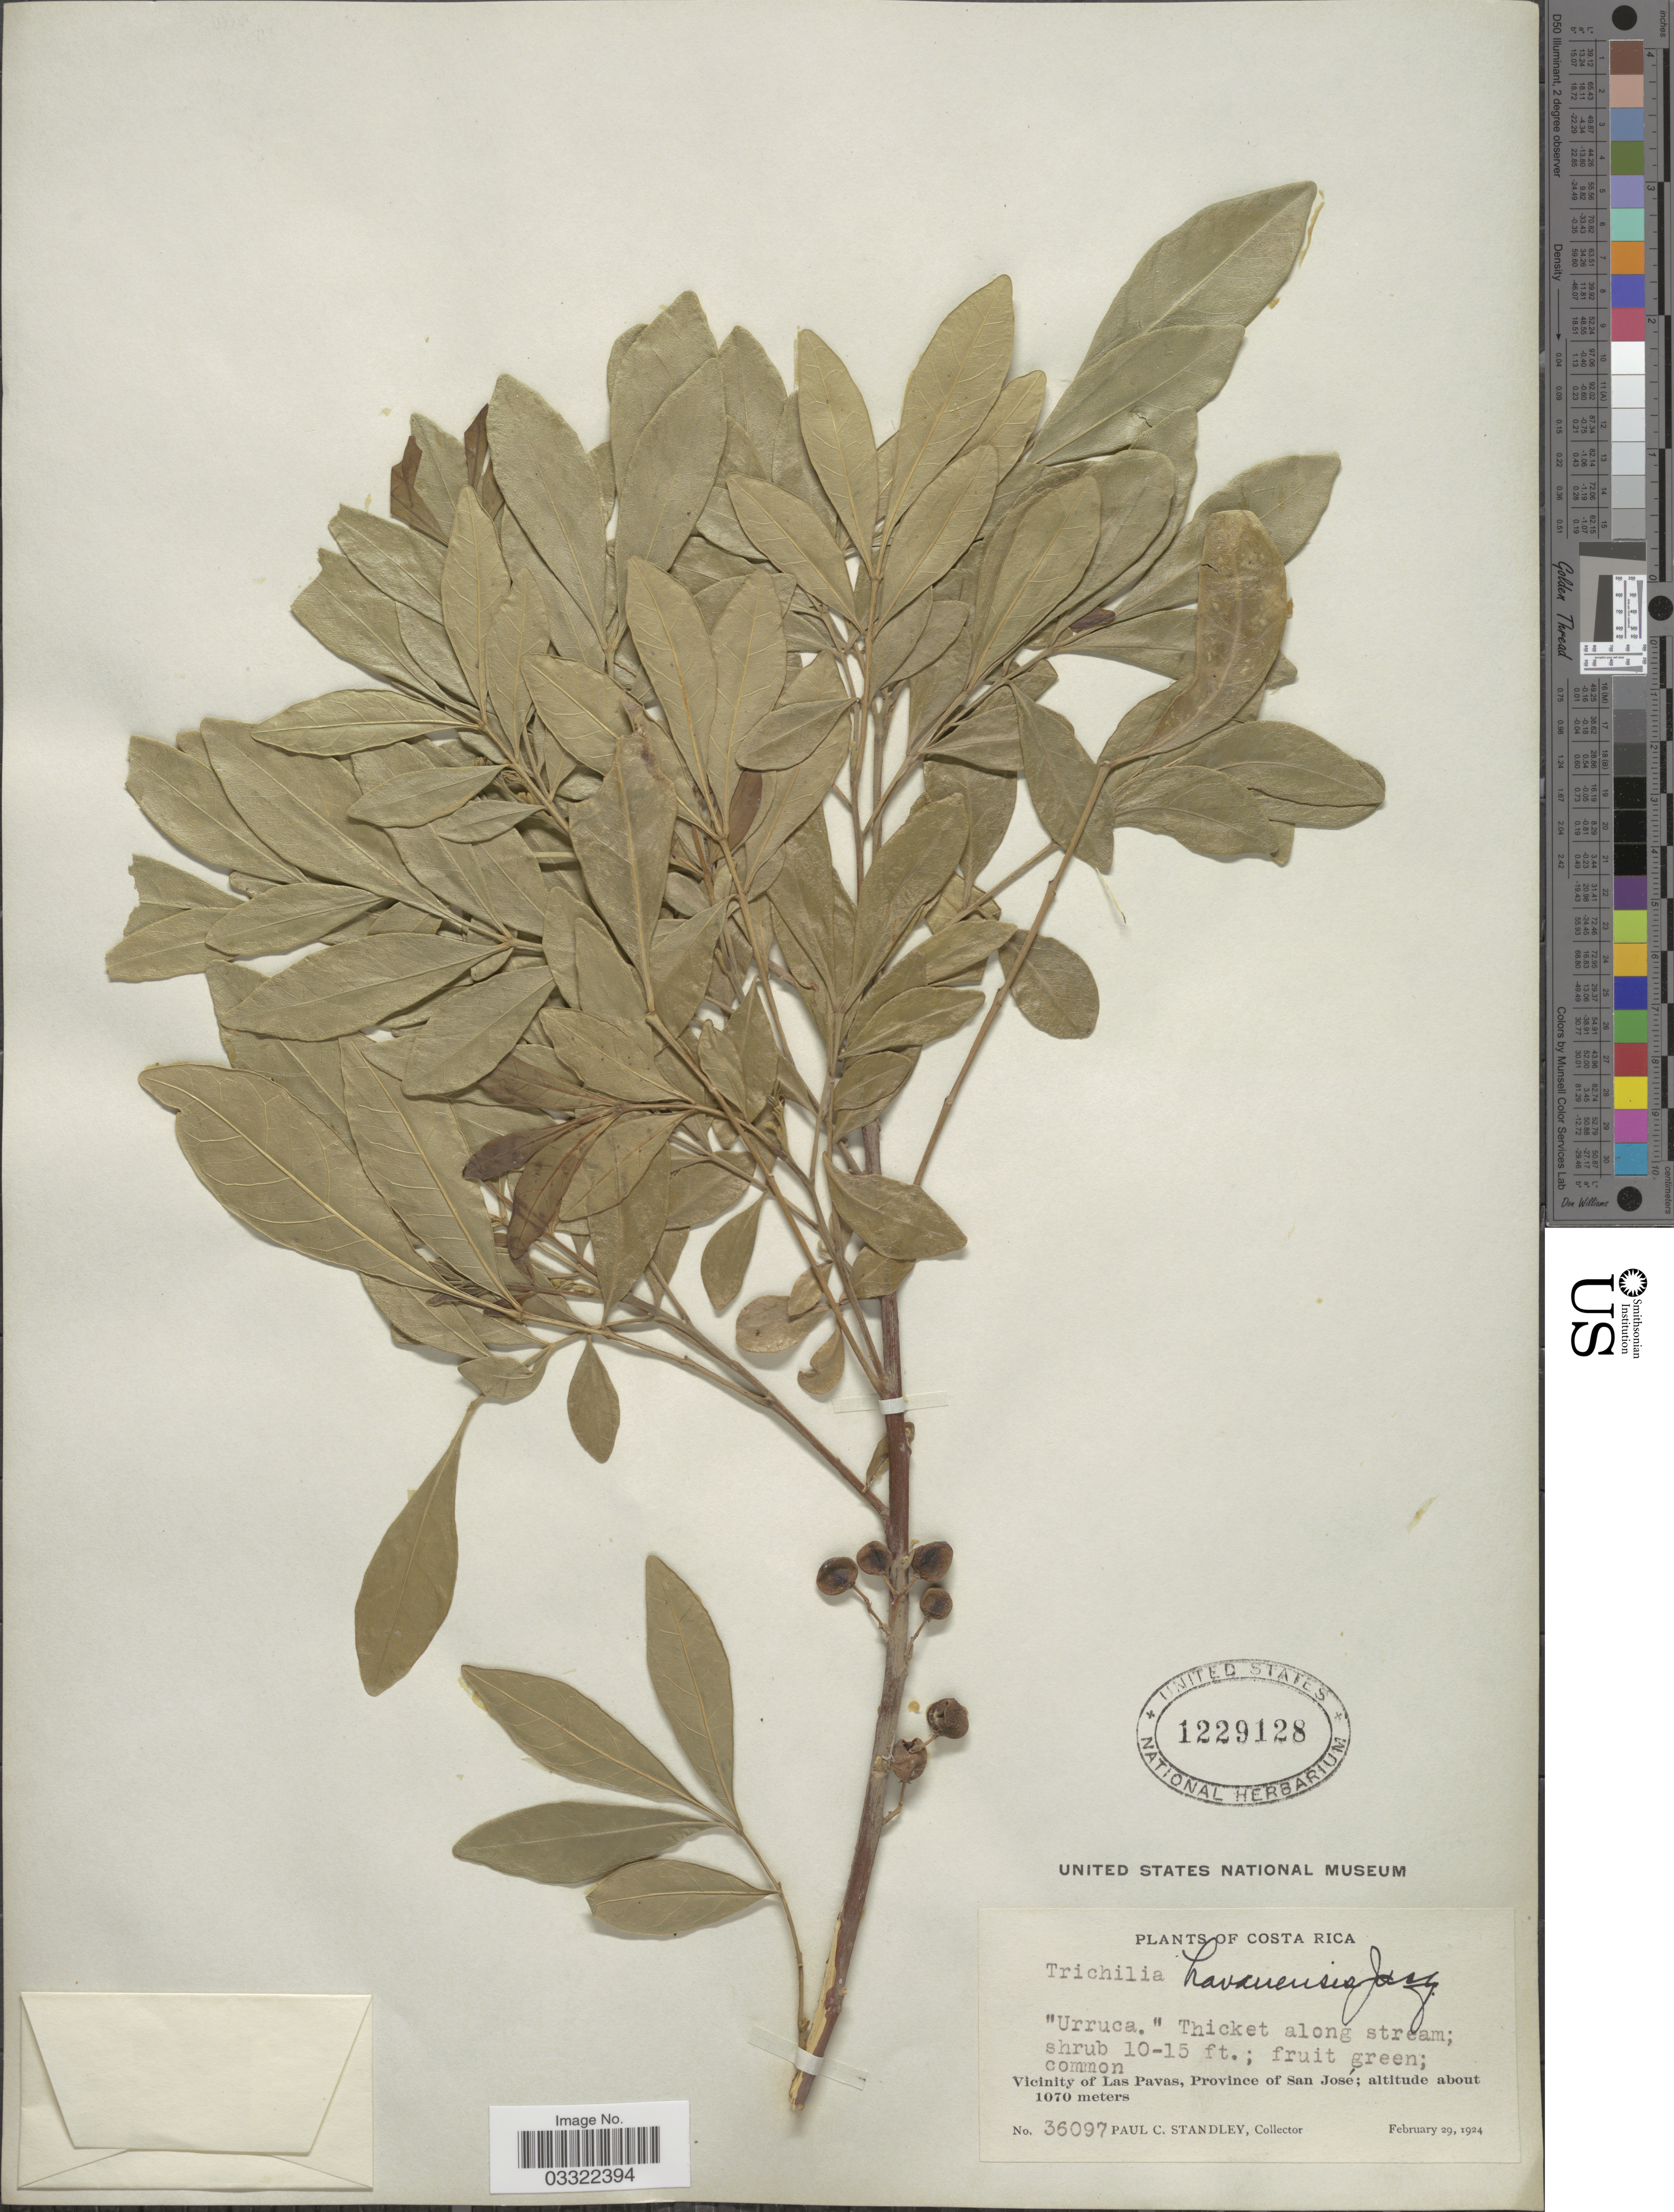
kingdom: Plantae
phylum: Tracheophyta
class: Magnoliopsida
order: Sapindales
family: Meliaceae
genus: Trichilia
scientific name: Trichilia havanensis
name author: Jacq.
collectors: P. C. Standley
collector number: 36097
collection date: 1924-02-29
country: Costa Rica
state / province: San José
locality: Vicinity of Las Pavas.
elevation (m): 1070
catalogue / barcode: US 1229128